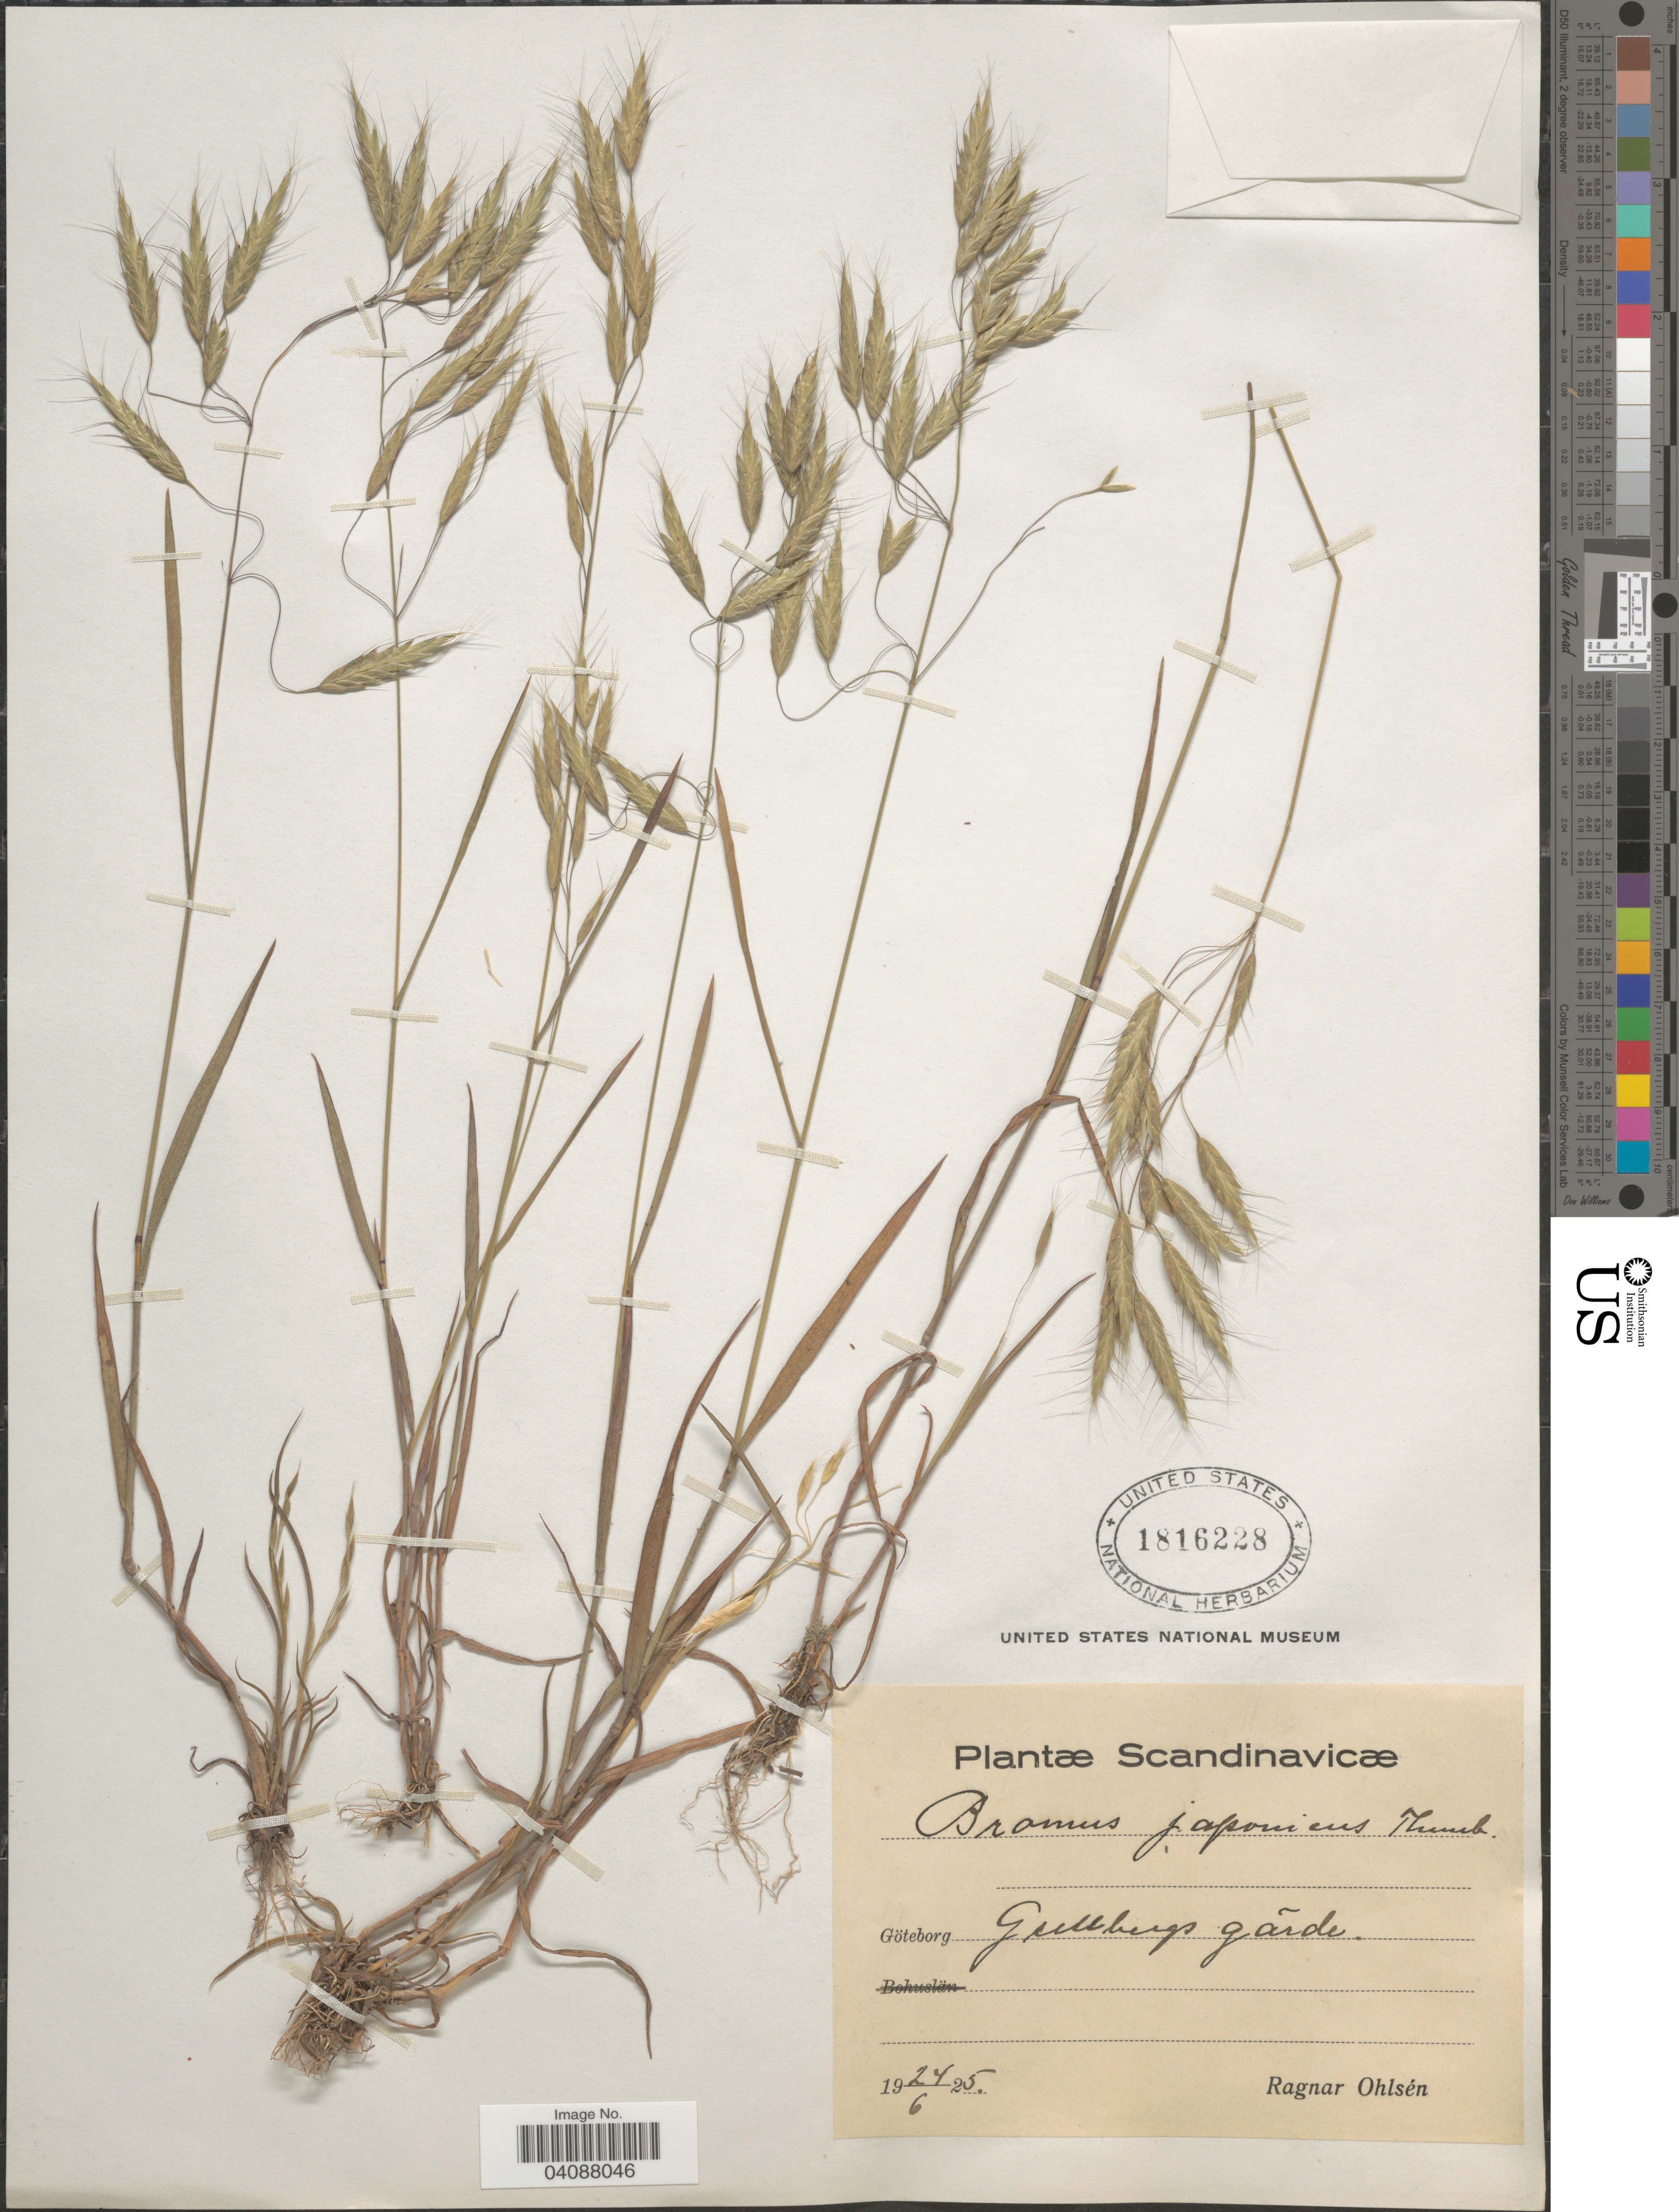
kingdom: Plantae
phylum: Tracheophyta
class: Liliopsida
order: Poales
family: Poaceae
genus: Bromus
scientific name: Bromus japonicus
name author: Houtt.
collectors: R. Ohlsén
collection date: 1925-06-24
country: Sweden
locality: Scandinavicæ. Göteborg. Gultbergs gãrde.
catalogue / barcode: US 1816228